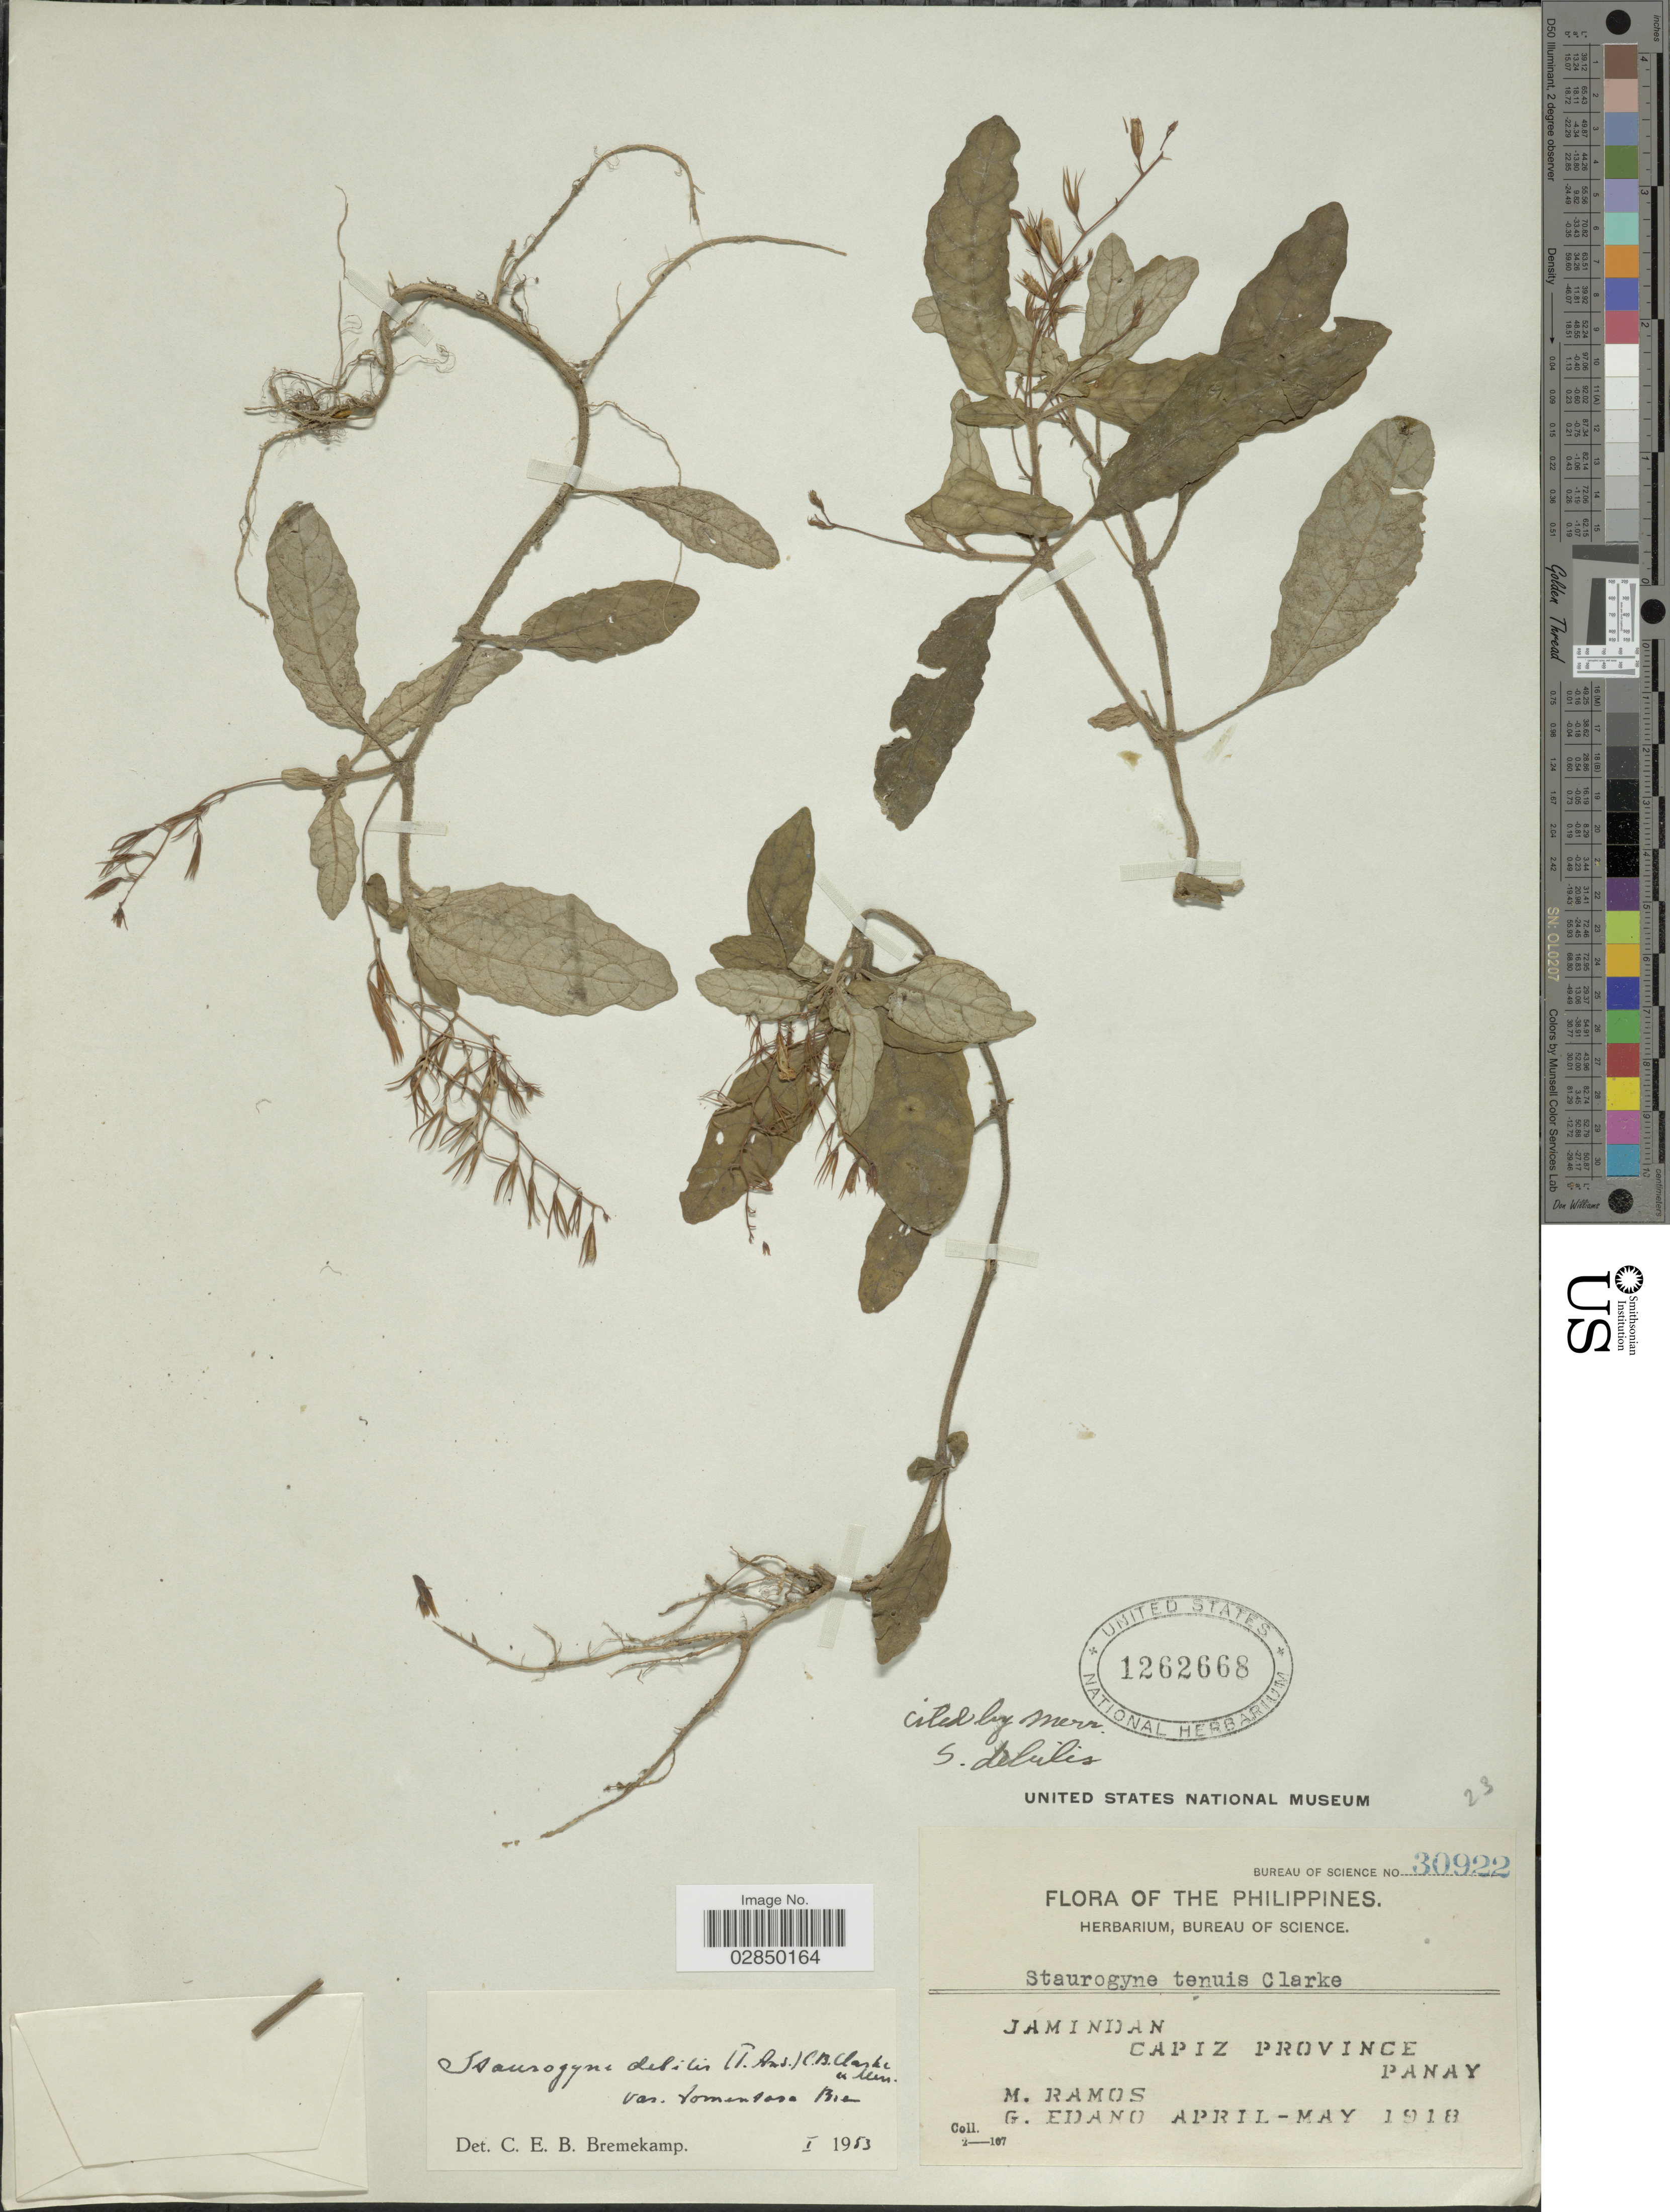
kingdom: Plantae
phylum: Tracheophyta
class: Magnoliopsida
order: Lamiales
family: Acanthaceae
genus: Staurogyne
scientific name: Staurogyne debilis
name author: (T. Anderson) C.B. Clarke ex Merr.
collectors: M. Ramos & G. Edaño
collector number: Bureau of Science 30922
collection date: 1918-04/1918-05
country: Philippines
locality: Jamindan, Capiz Province, Panay.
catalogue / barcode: US 1262668